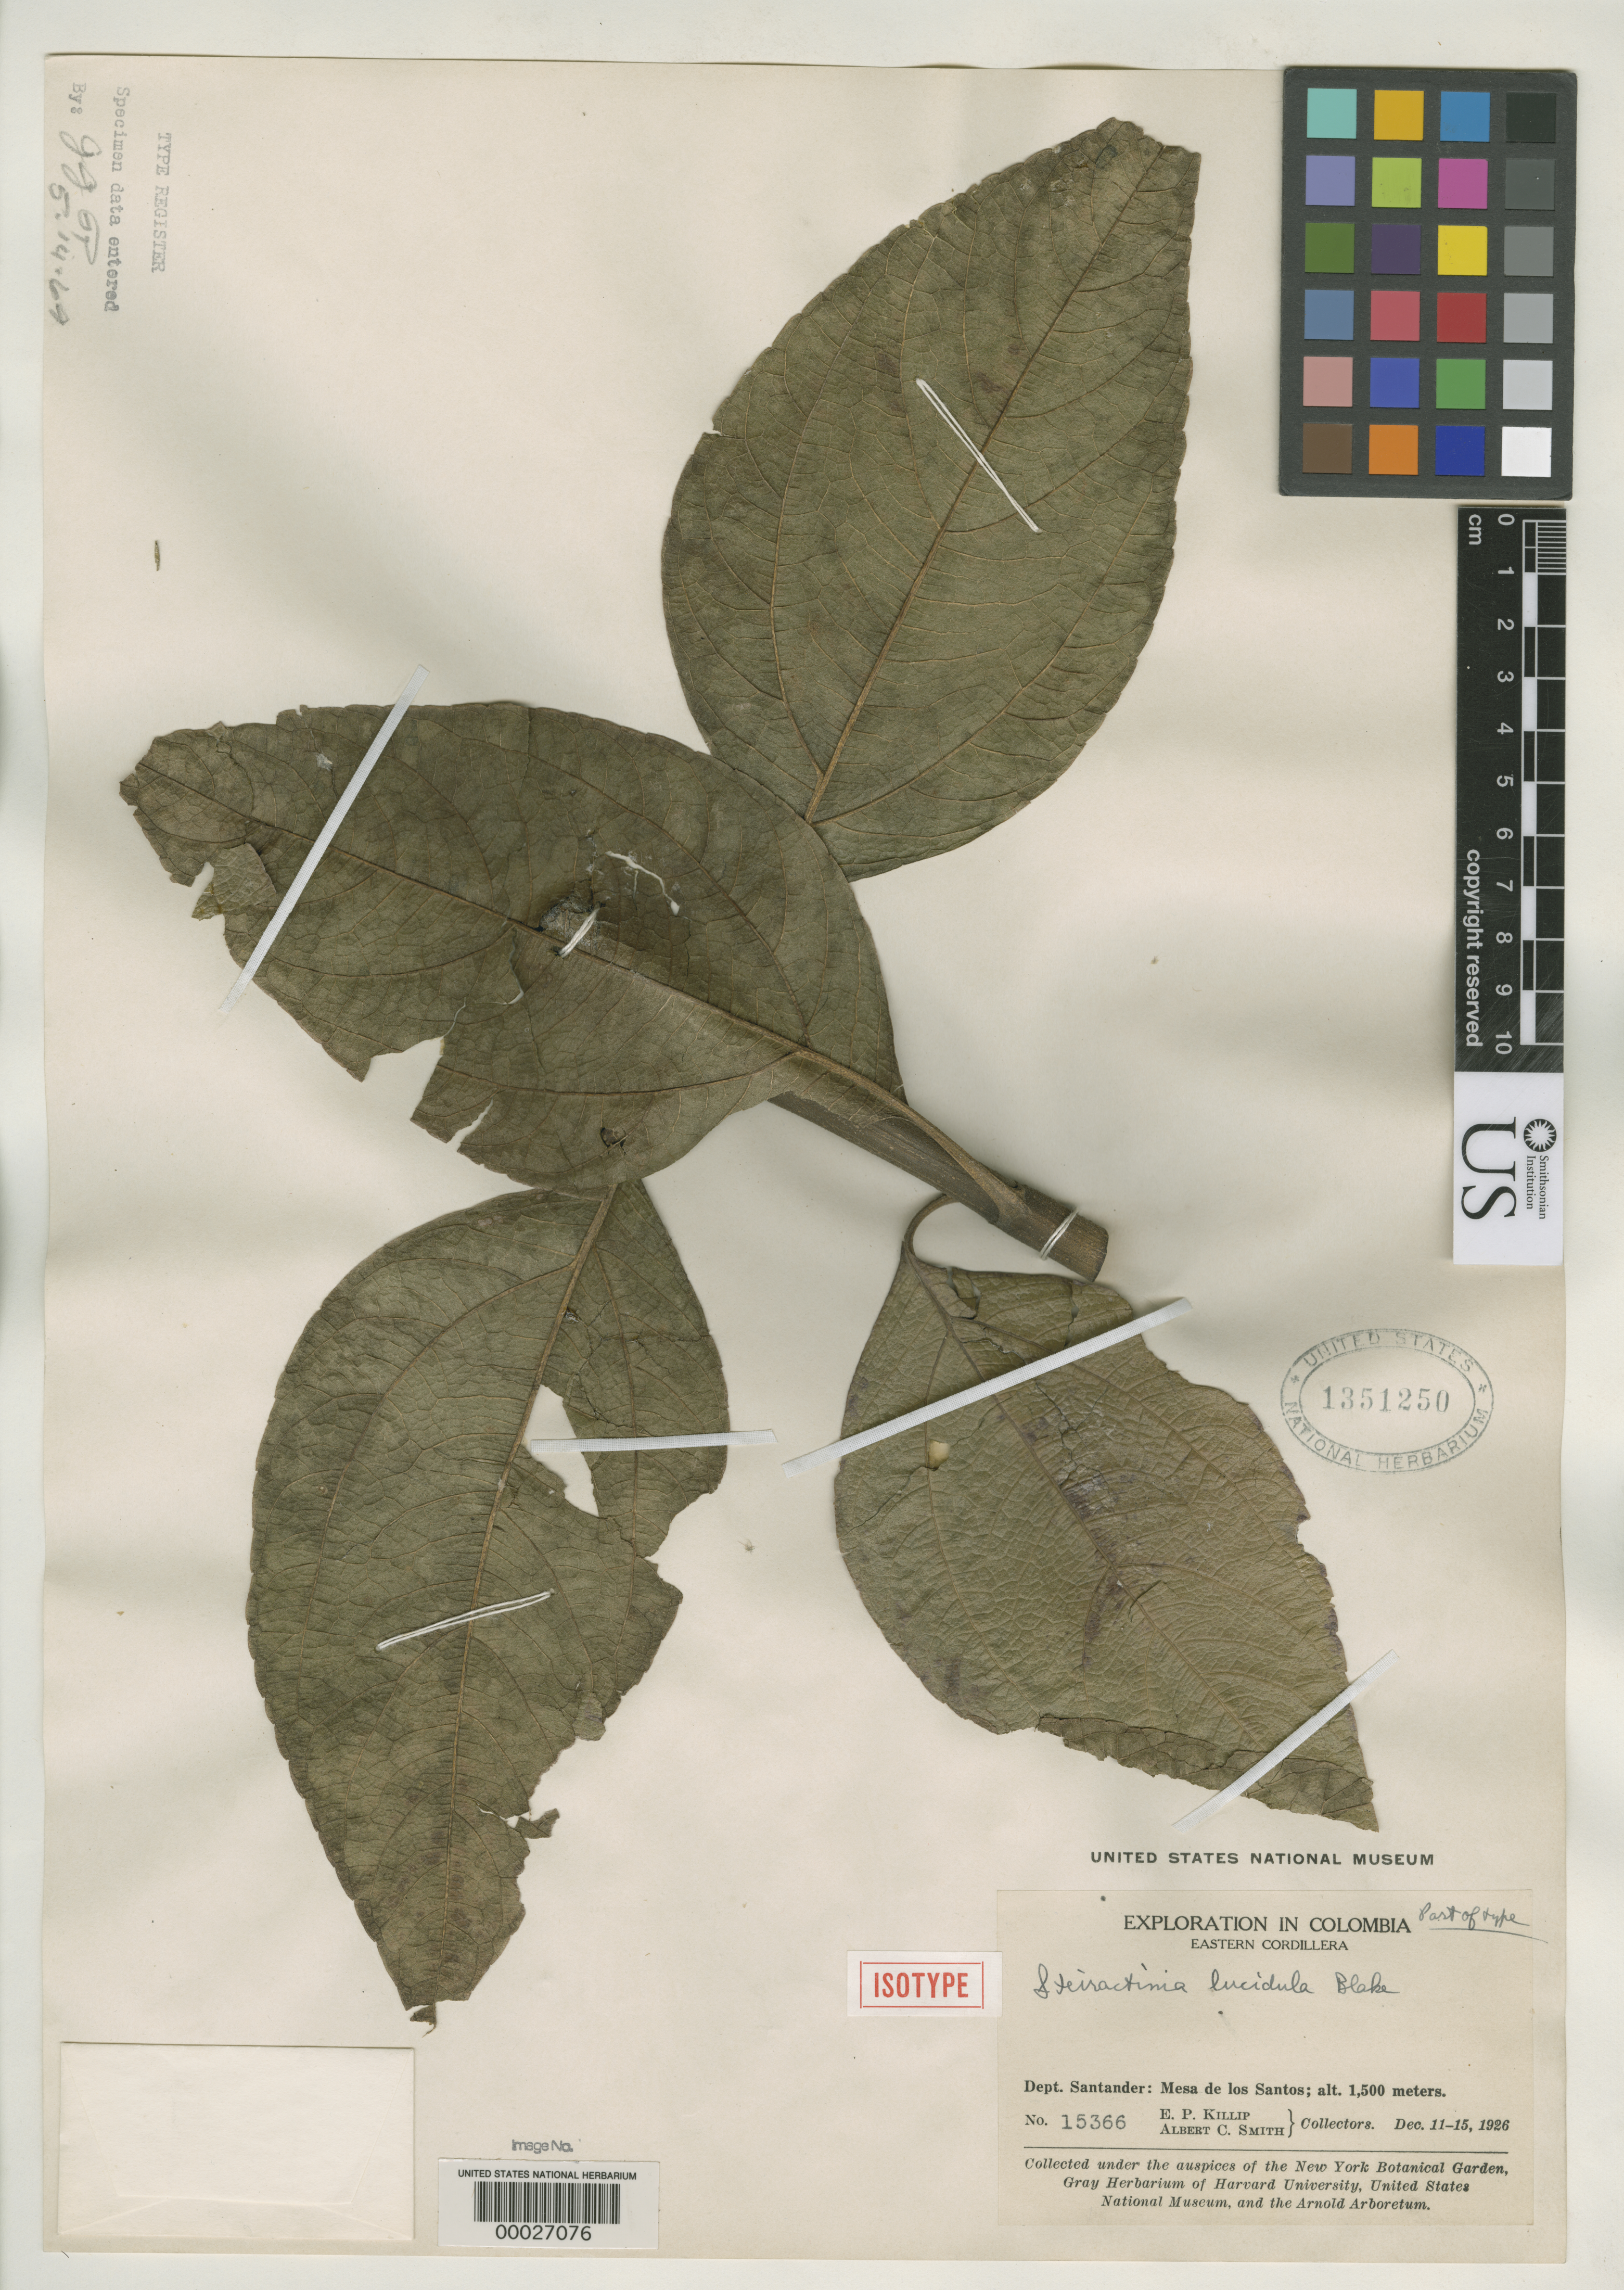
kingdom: Plantae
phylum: Tracheophyta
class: Magnoliopsida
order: Asterales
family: Asteraceae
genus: Steiractinia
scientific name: Steiractinia lucidula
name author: S.F. Blake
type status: Isotype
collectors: E. P. Killip & A. C. Smith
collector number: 15366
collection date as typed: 11 Dec 1926 to 15 Dec 1926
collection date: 1926-12-11/1926-12-15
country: Colombia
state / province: Santander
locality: Mesa de Los Santos.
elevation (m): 1500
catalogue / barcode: US 1351250